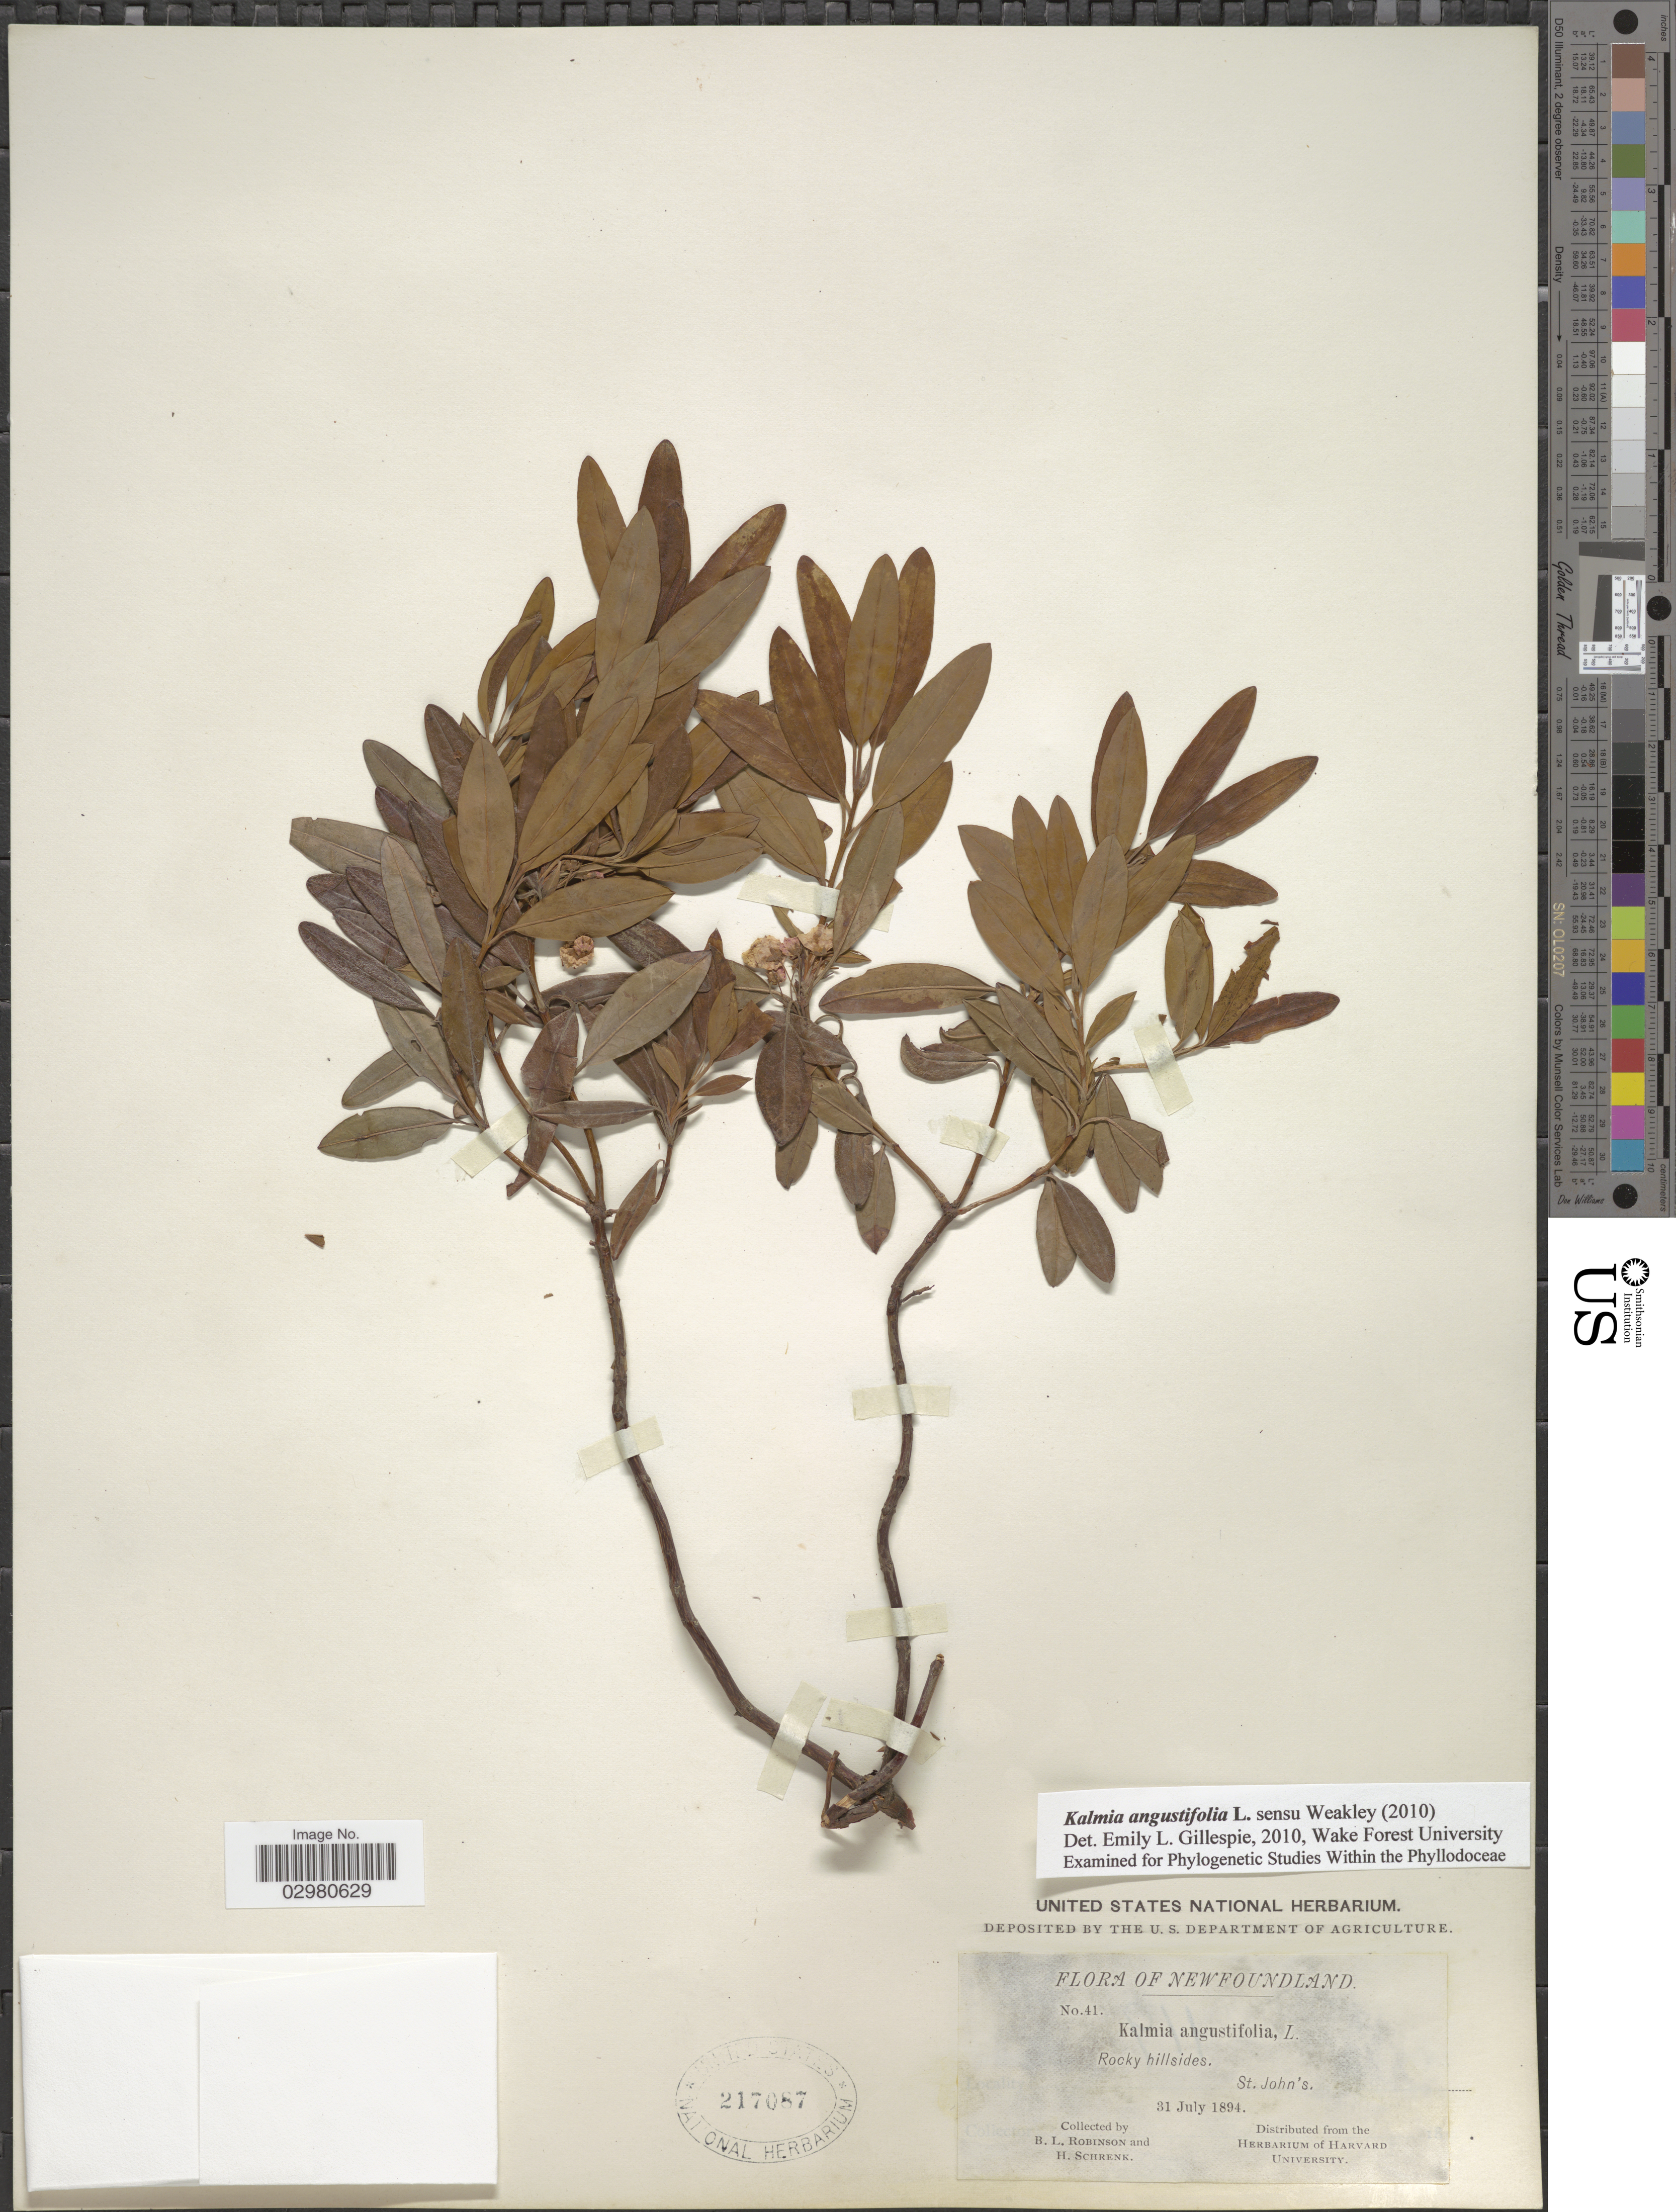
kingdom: Plantae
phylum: Tracheophyta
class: Magnoliopsida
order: Ericales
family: Ericaceae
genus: Kalmia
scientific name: Kalmia angustifolia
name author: L.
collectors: B. L. Robinson & H. Schrenk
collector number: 41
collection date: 1894-07-31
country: Canada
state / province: Newfoundland and Labrador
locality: St. John's.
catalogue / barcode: US 217087